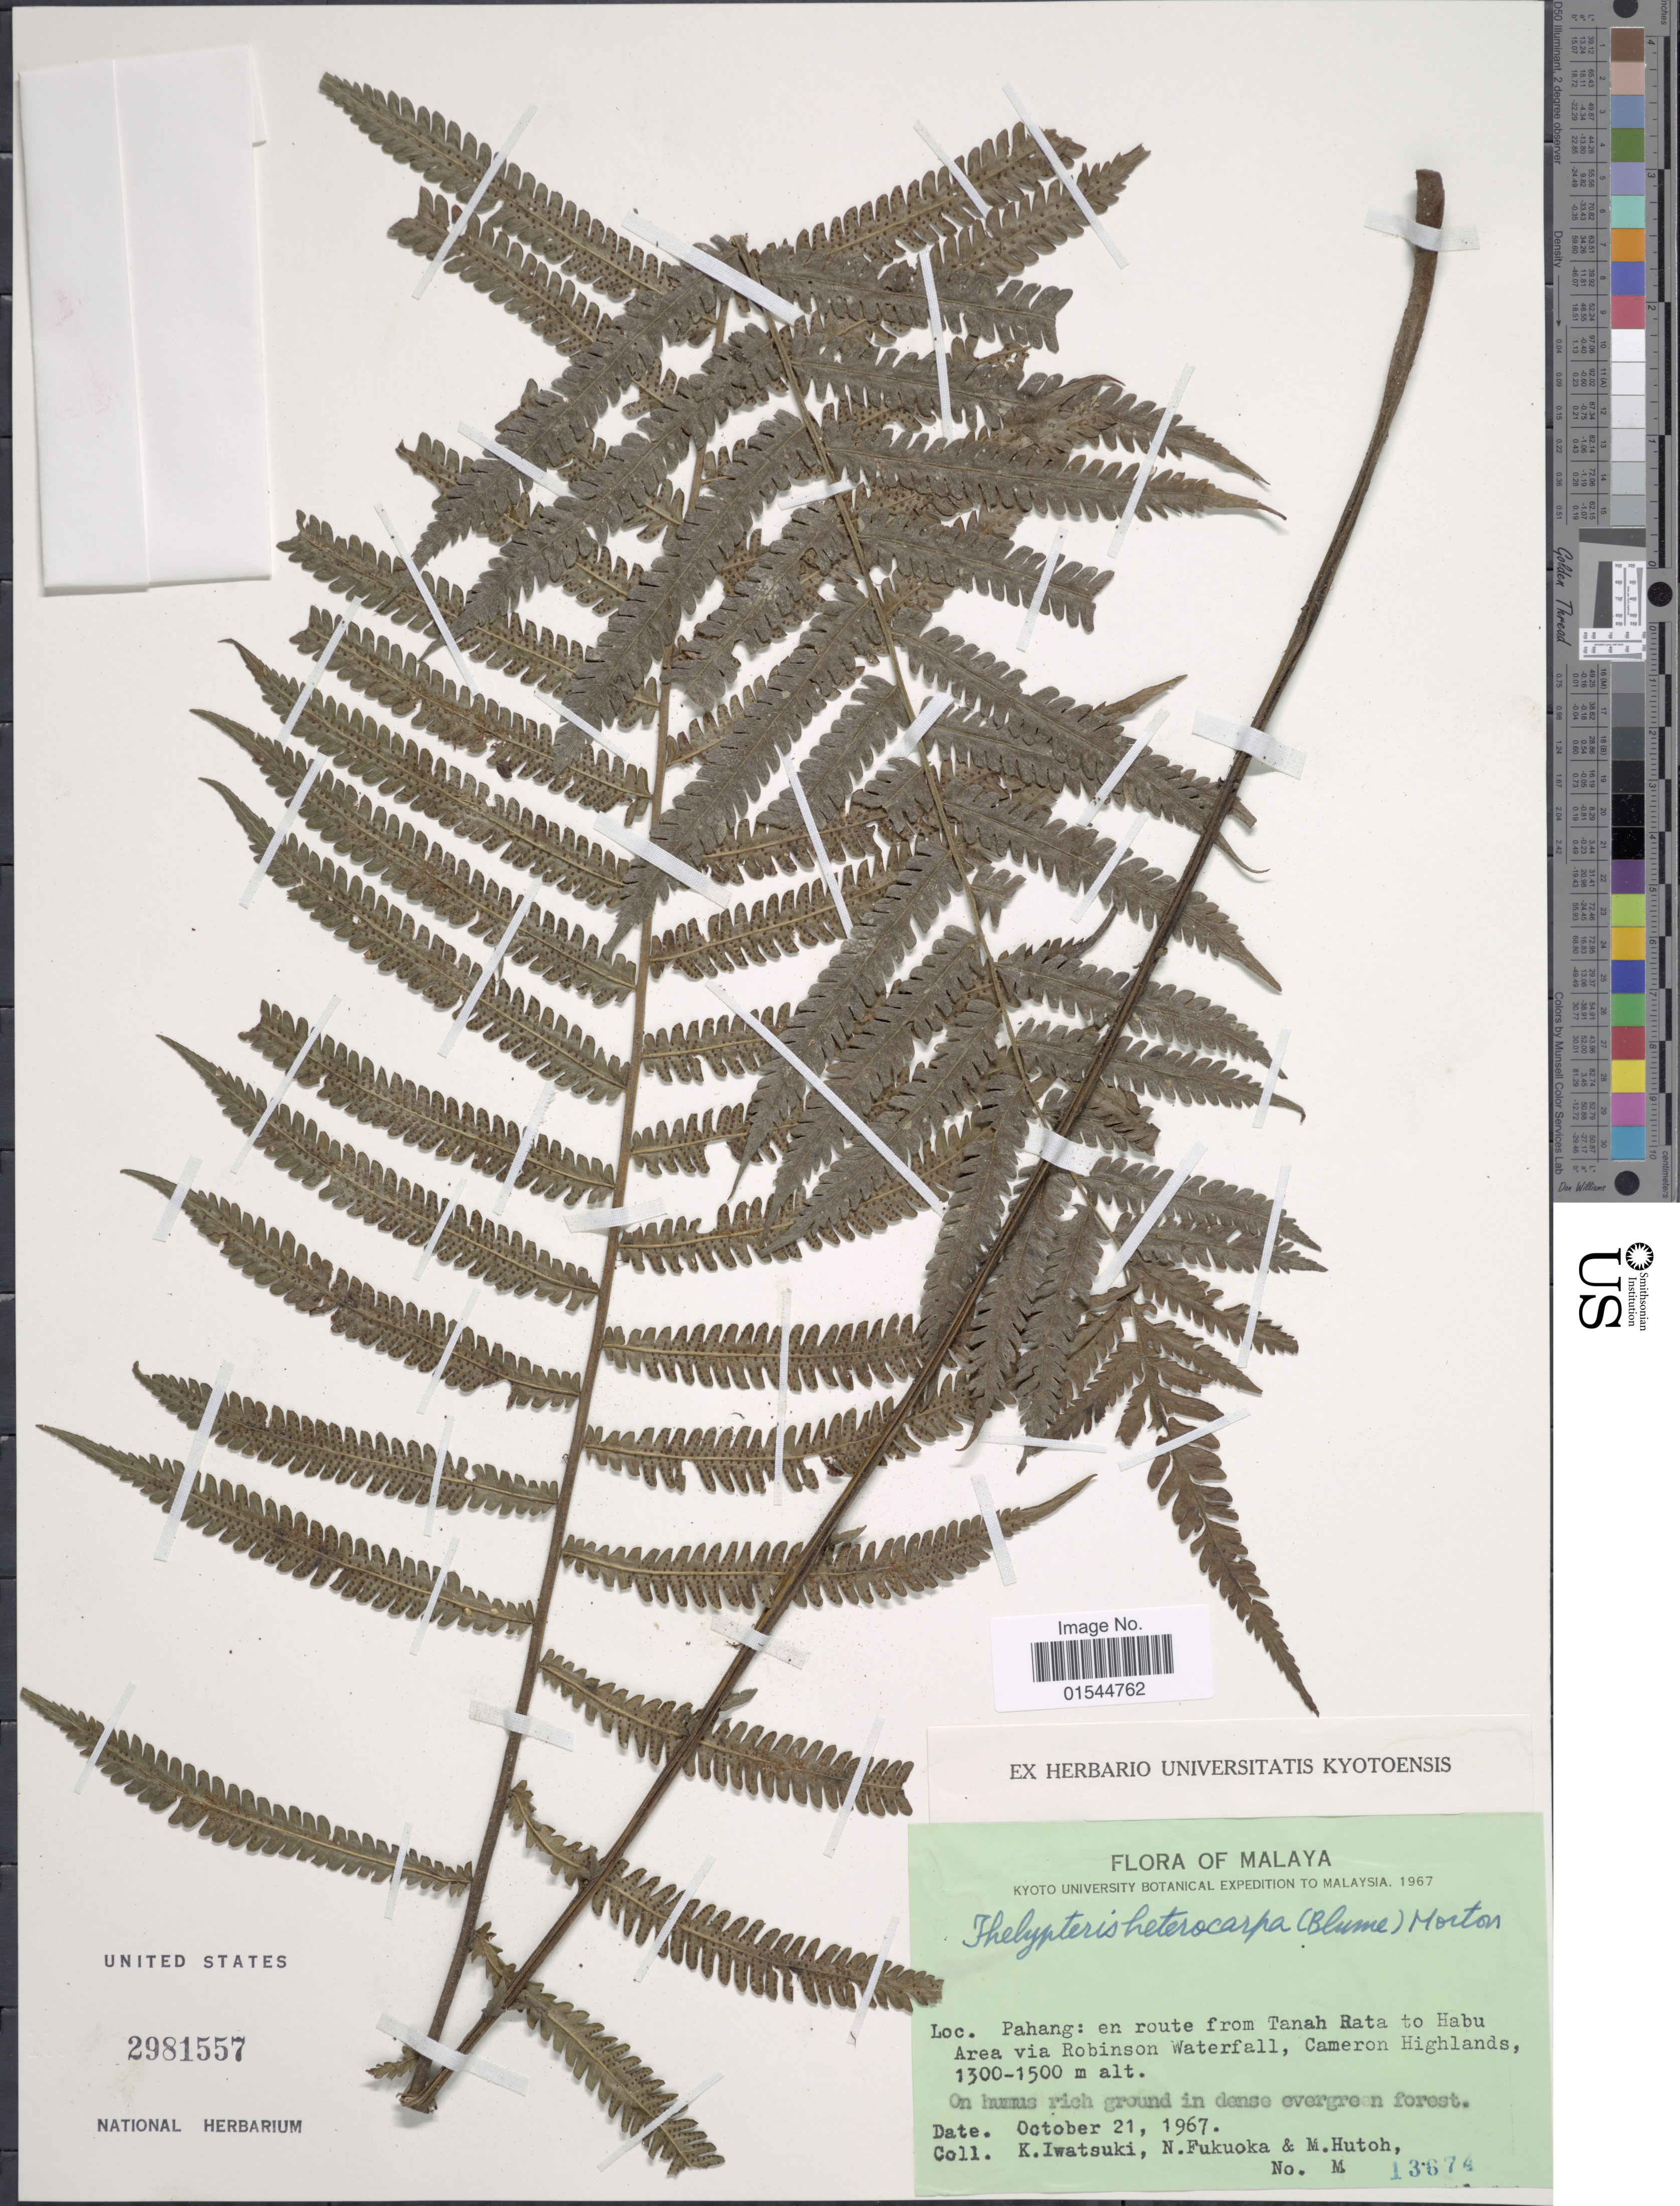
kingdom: Plantae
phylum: Tracheophyta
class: Polypodiopsida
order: Polypodiales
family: Thelypteridaceae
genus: Sphaerostephanos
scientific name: Sphaerostephanos heterocarpus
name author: (Blume) Holttum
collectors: K. Iwatsuki, N. Fukuoka & M. Hutoh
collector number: M13674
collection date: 1967-10-21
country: Malaysia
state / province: Pahang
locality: Malaya, Pahang: en route from Tanah Rata to Habu Area via Robinson Waterfall, Cameron Highlands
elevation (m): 1300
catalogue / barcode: US 2981557